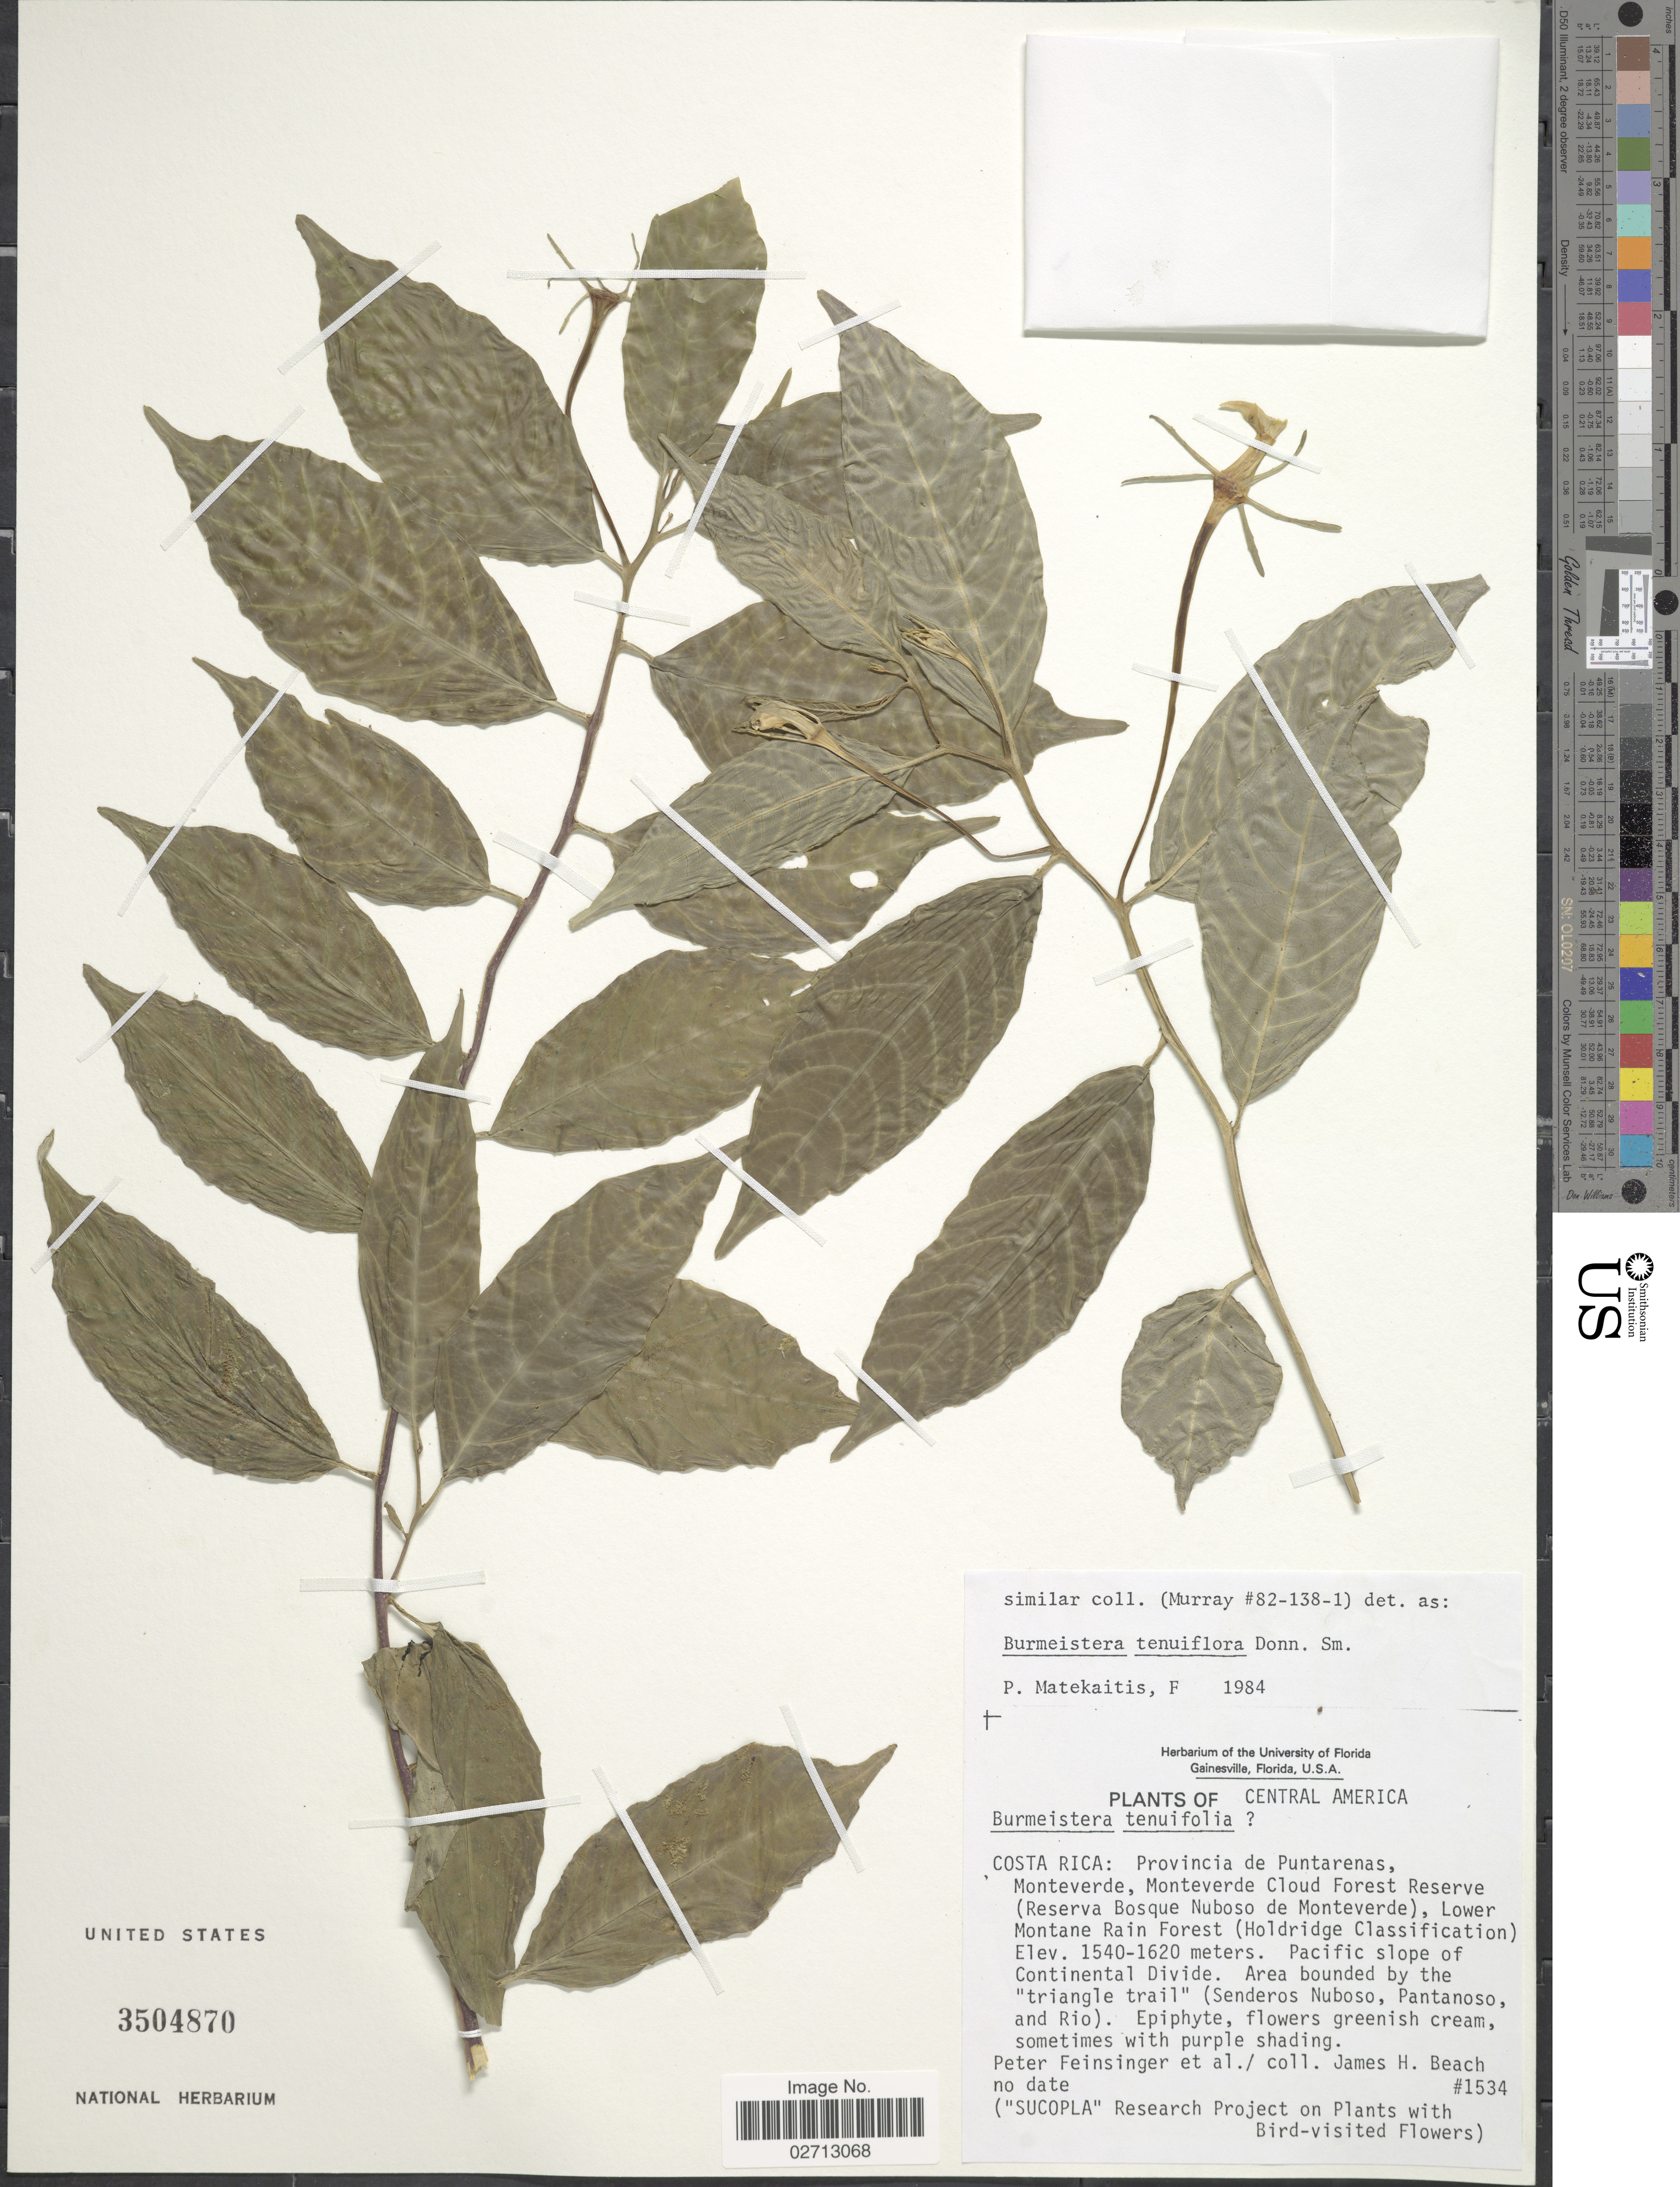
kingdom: Plantae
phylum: Tracheophyta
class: Magnoliopsida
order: Asterales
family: Campanulaceae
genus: Burmeistera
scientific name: Burmeistera tenuiflora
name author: Donn. Sm.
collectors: J. Beach, P. Feinsinger & et al.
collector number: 1534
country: Costa Rica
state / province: Puntarenas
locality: Monteverde, Monteverde Cloud Forest Reserve (Reserve Bosque Nuboso de Monteverde), Lower Montane Rain Forest (Holdridge Classification). Pacific slope of Continental Divide. Area bounded by the "triangle trail" (Senderos Nuboso, Pantanoso, and Rio)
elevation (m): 1540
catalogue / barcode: US 3504870